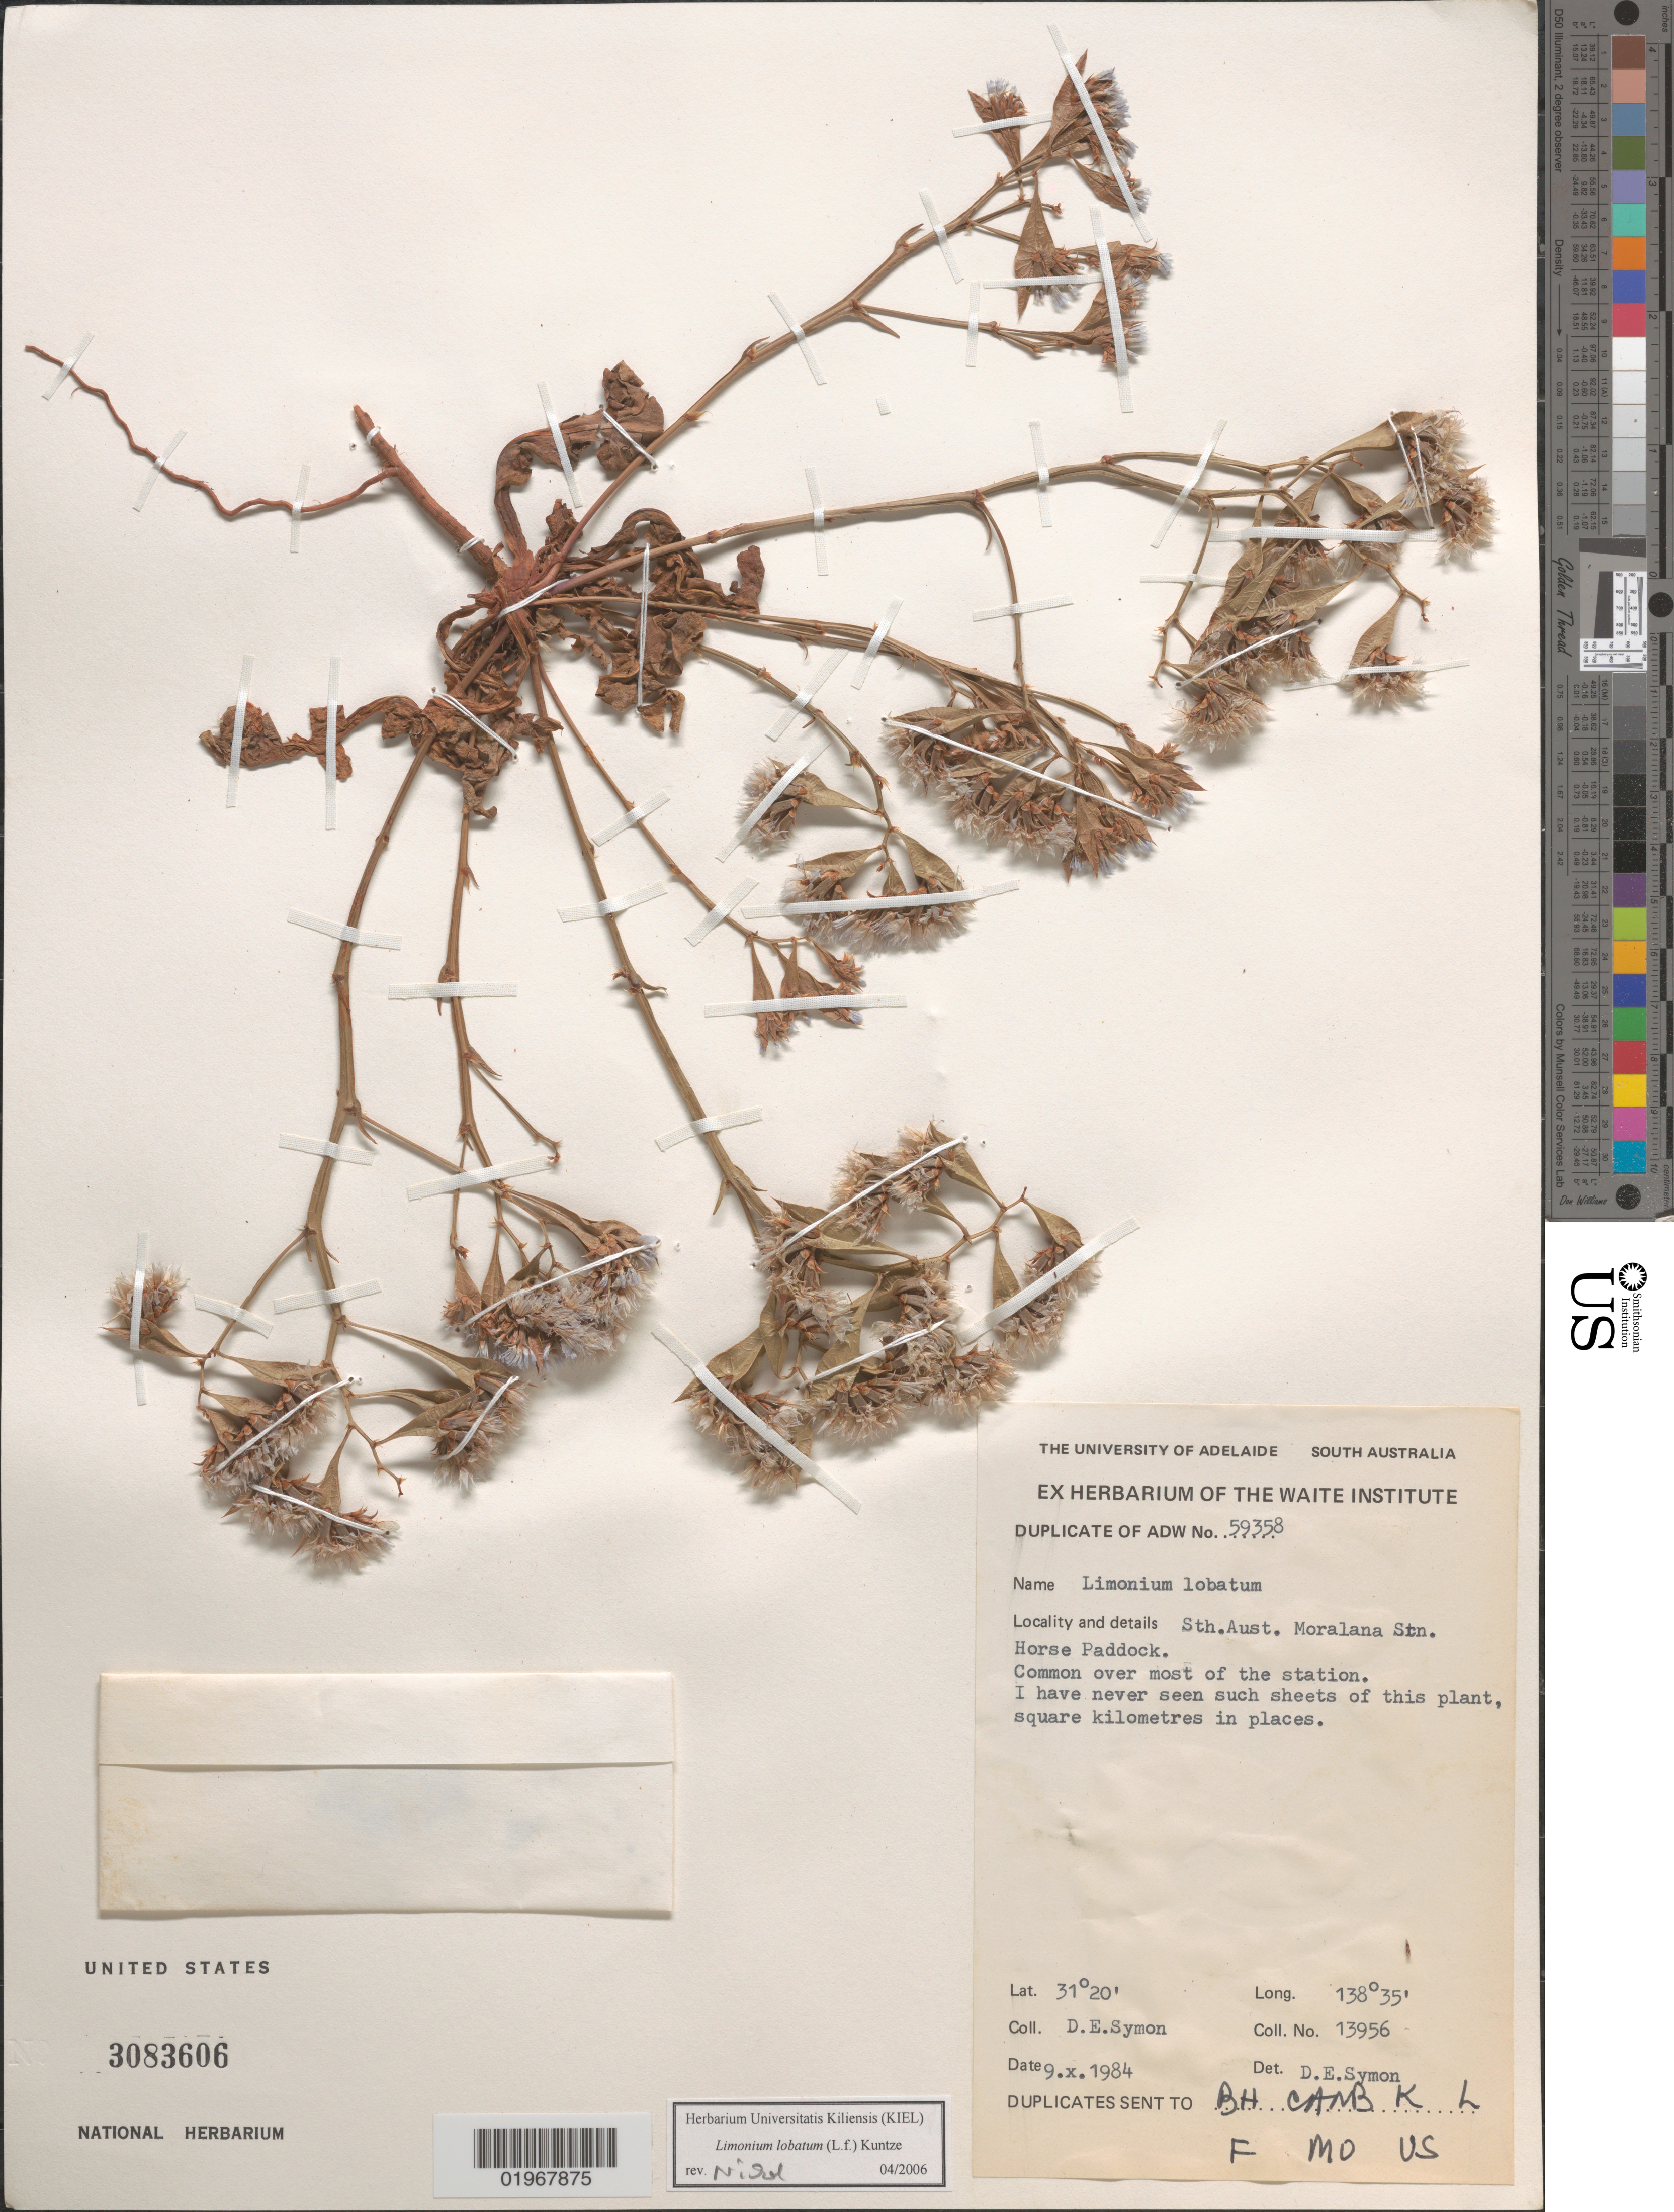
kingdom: Plantae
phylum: Tracheophyta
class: Magnoliopsida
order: Caryophyllales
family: Plumbaginaceae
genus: Limonium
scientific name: Limonium lobatum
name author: (L. f.) Kuntze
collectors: D. Symon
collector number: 59358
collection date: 1984-10-09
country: Australia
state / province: South Australia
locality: Sth. Aust. Moralana Stn. Horse Paddock.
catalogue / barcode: US 3083606